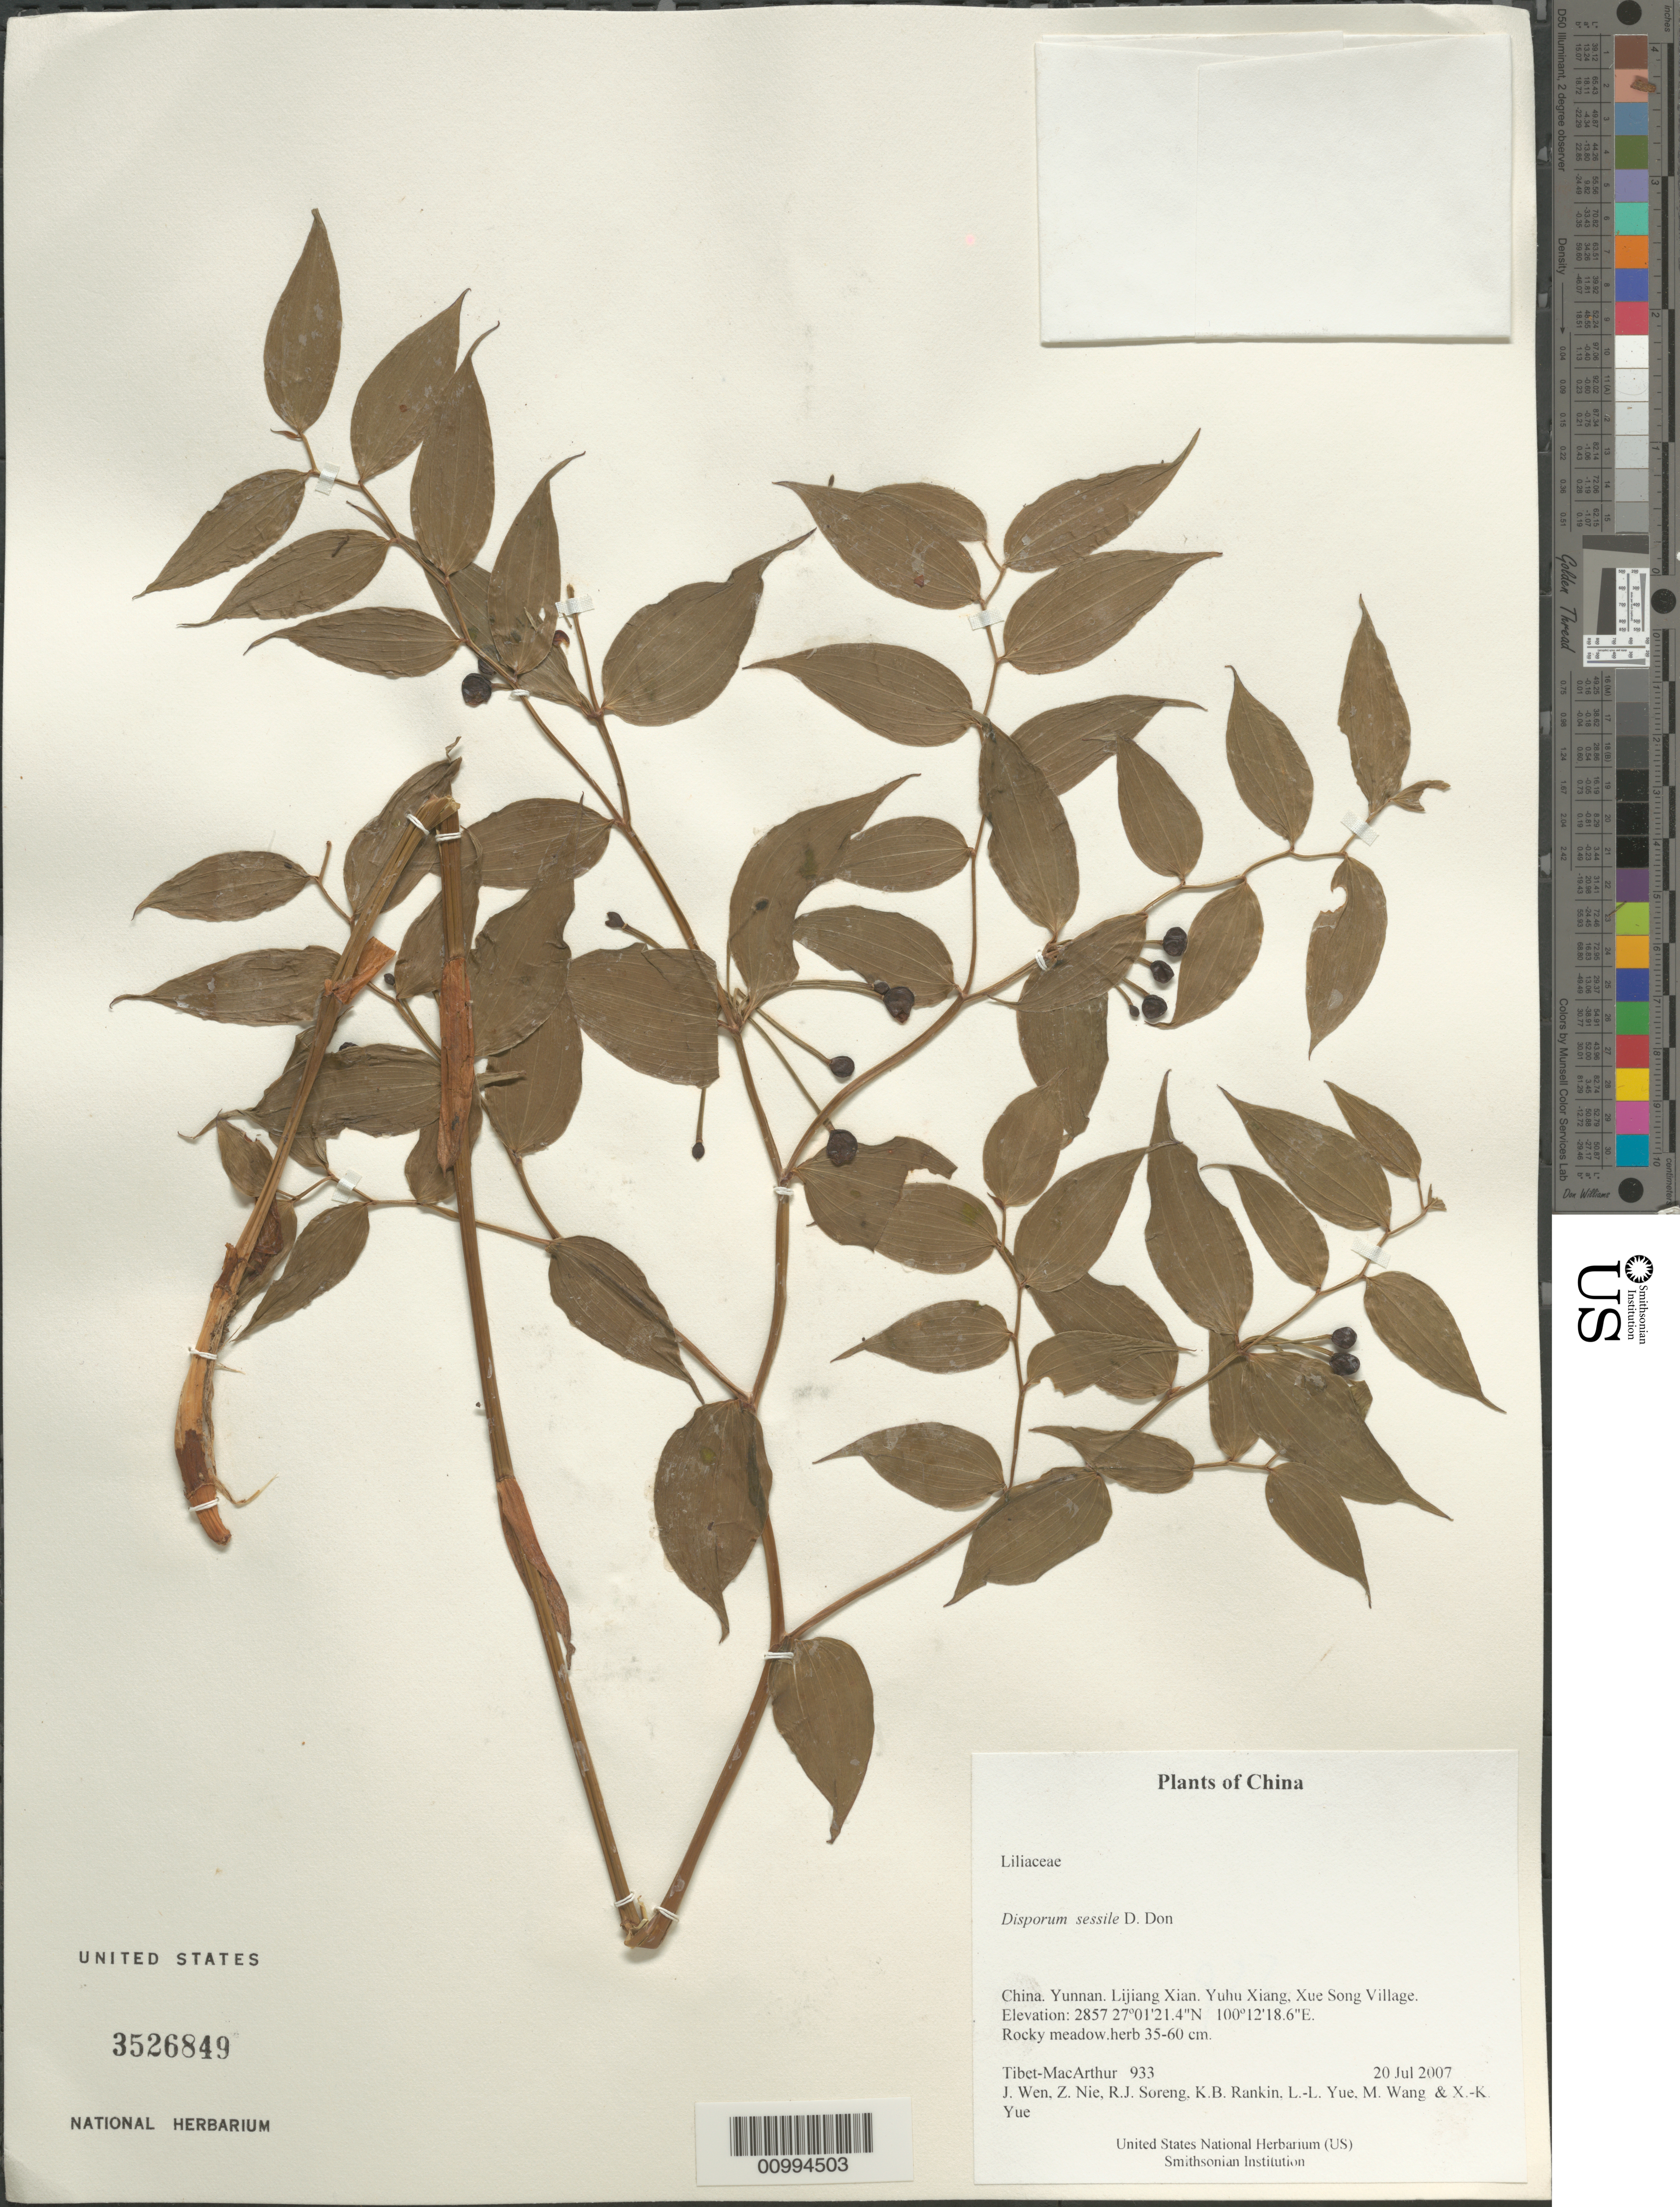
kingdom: Plantae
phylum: Tracheophyta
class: Liliopsida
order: Liliales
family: Colchicaceae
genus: Disporum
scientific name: Disporum sessile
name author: D. Don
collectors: Tibet-MacArthur, J. Wen, Z. Nie, R. J. Soreng, K. Rankin, L. Yue, M. Wang & X. Yue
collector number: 933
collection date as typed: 20 Jul 2007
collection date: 2007-07-20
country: China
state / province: Yunnan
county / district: Lijiang Xian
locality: Yuhu Xiang, Xue Song Village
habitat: Rocky meadow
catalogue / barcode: US 3526849